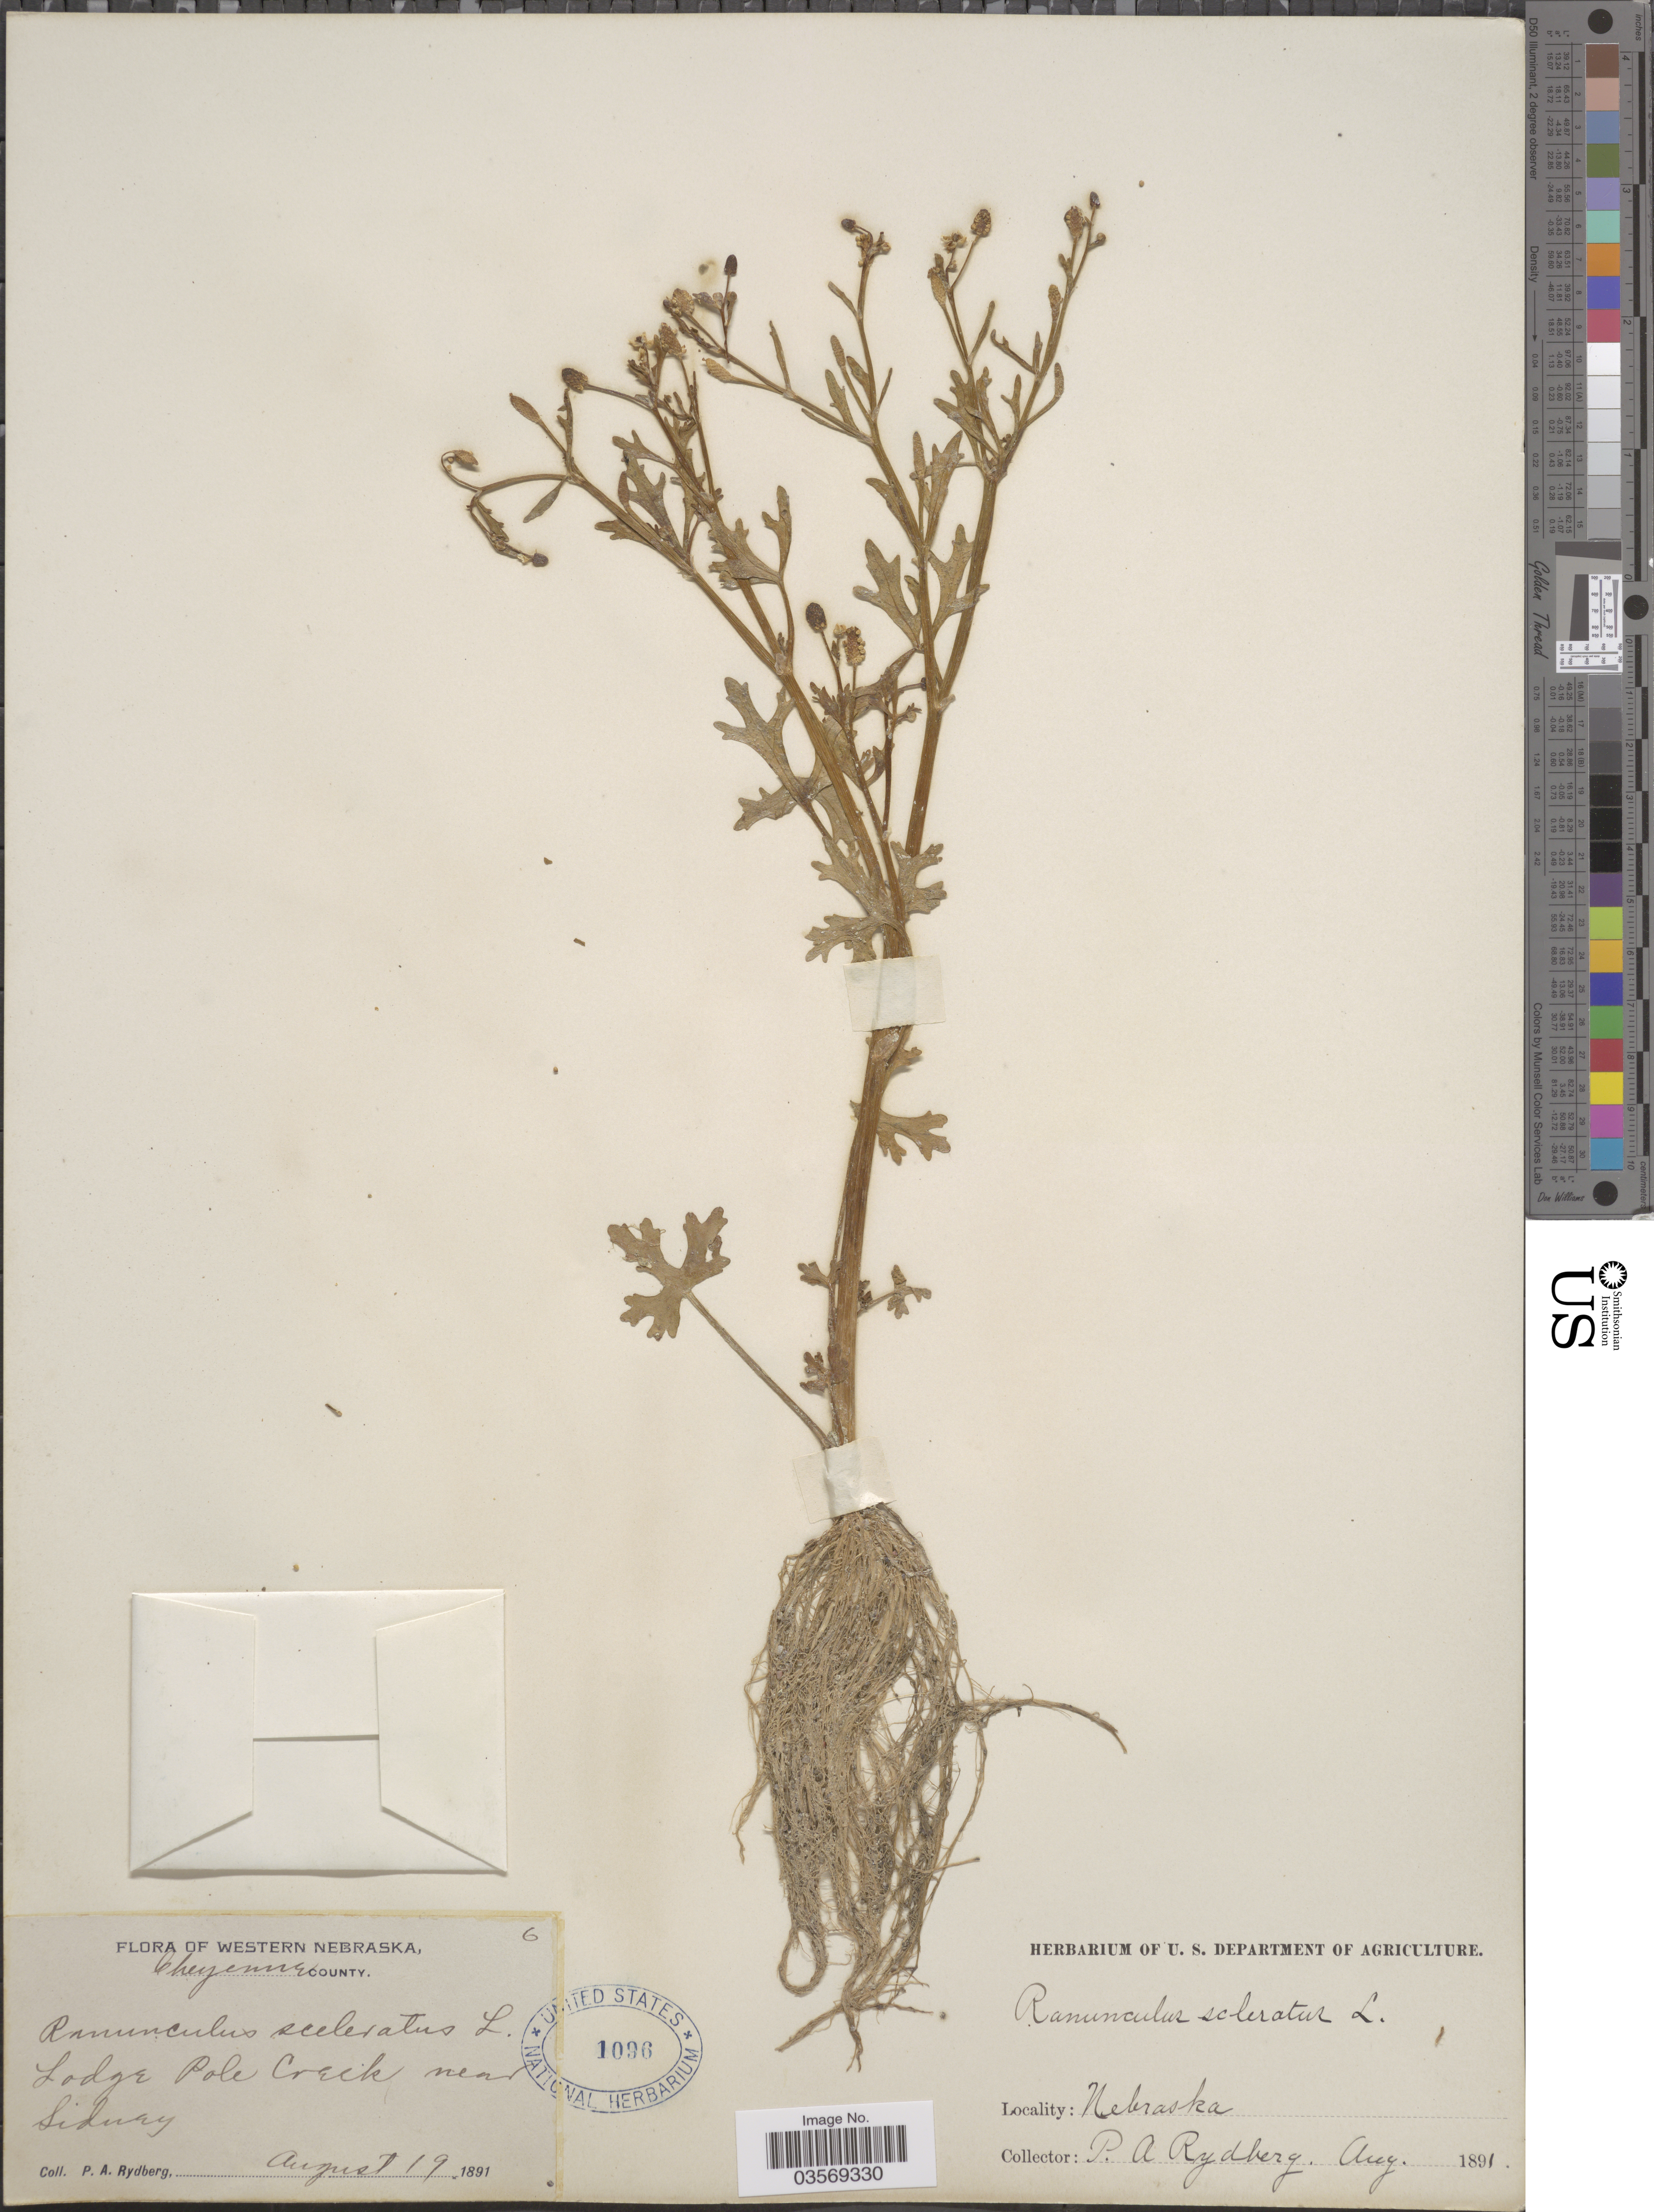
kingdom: Plantae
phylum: Tracheophyta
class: Magnoliopsida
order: Ranunculales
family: Ranunculaceae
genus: Ranunculus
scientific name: Ranunculus sceleratus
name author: L.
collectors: P. A. Rydberg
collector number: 6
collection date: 1891-08-19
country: United States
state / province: Nebraska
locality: Western Nebraska. Cheyenne County. Lodge Pole Creek near Sidney.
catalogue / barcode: US 1096